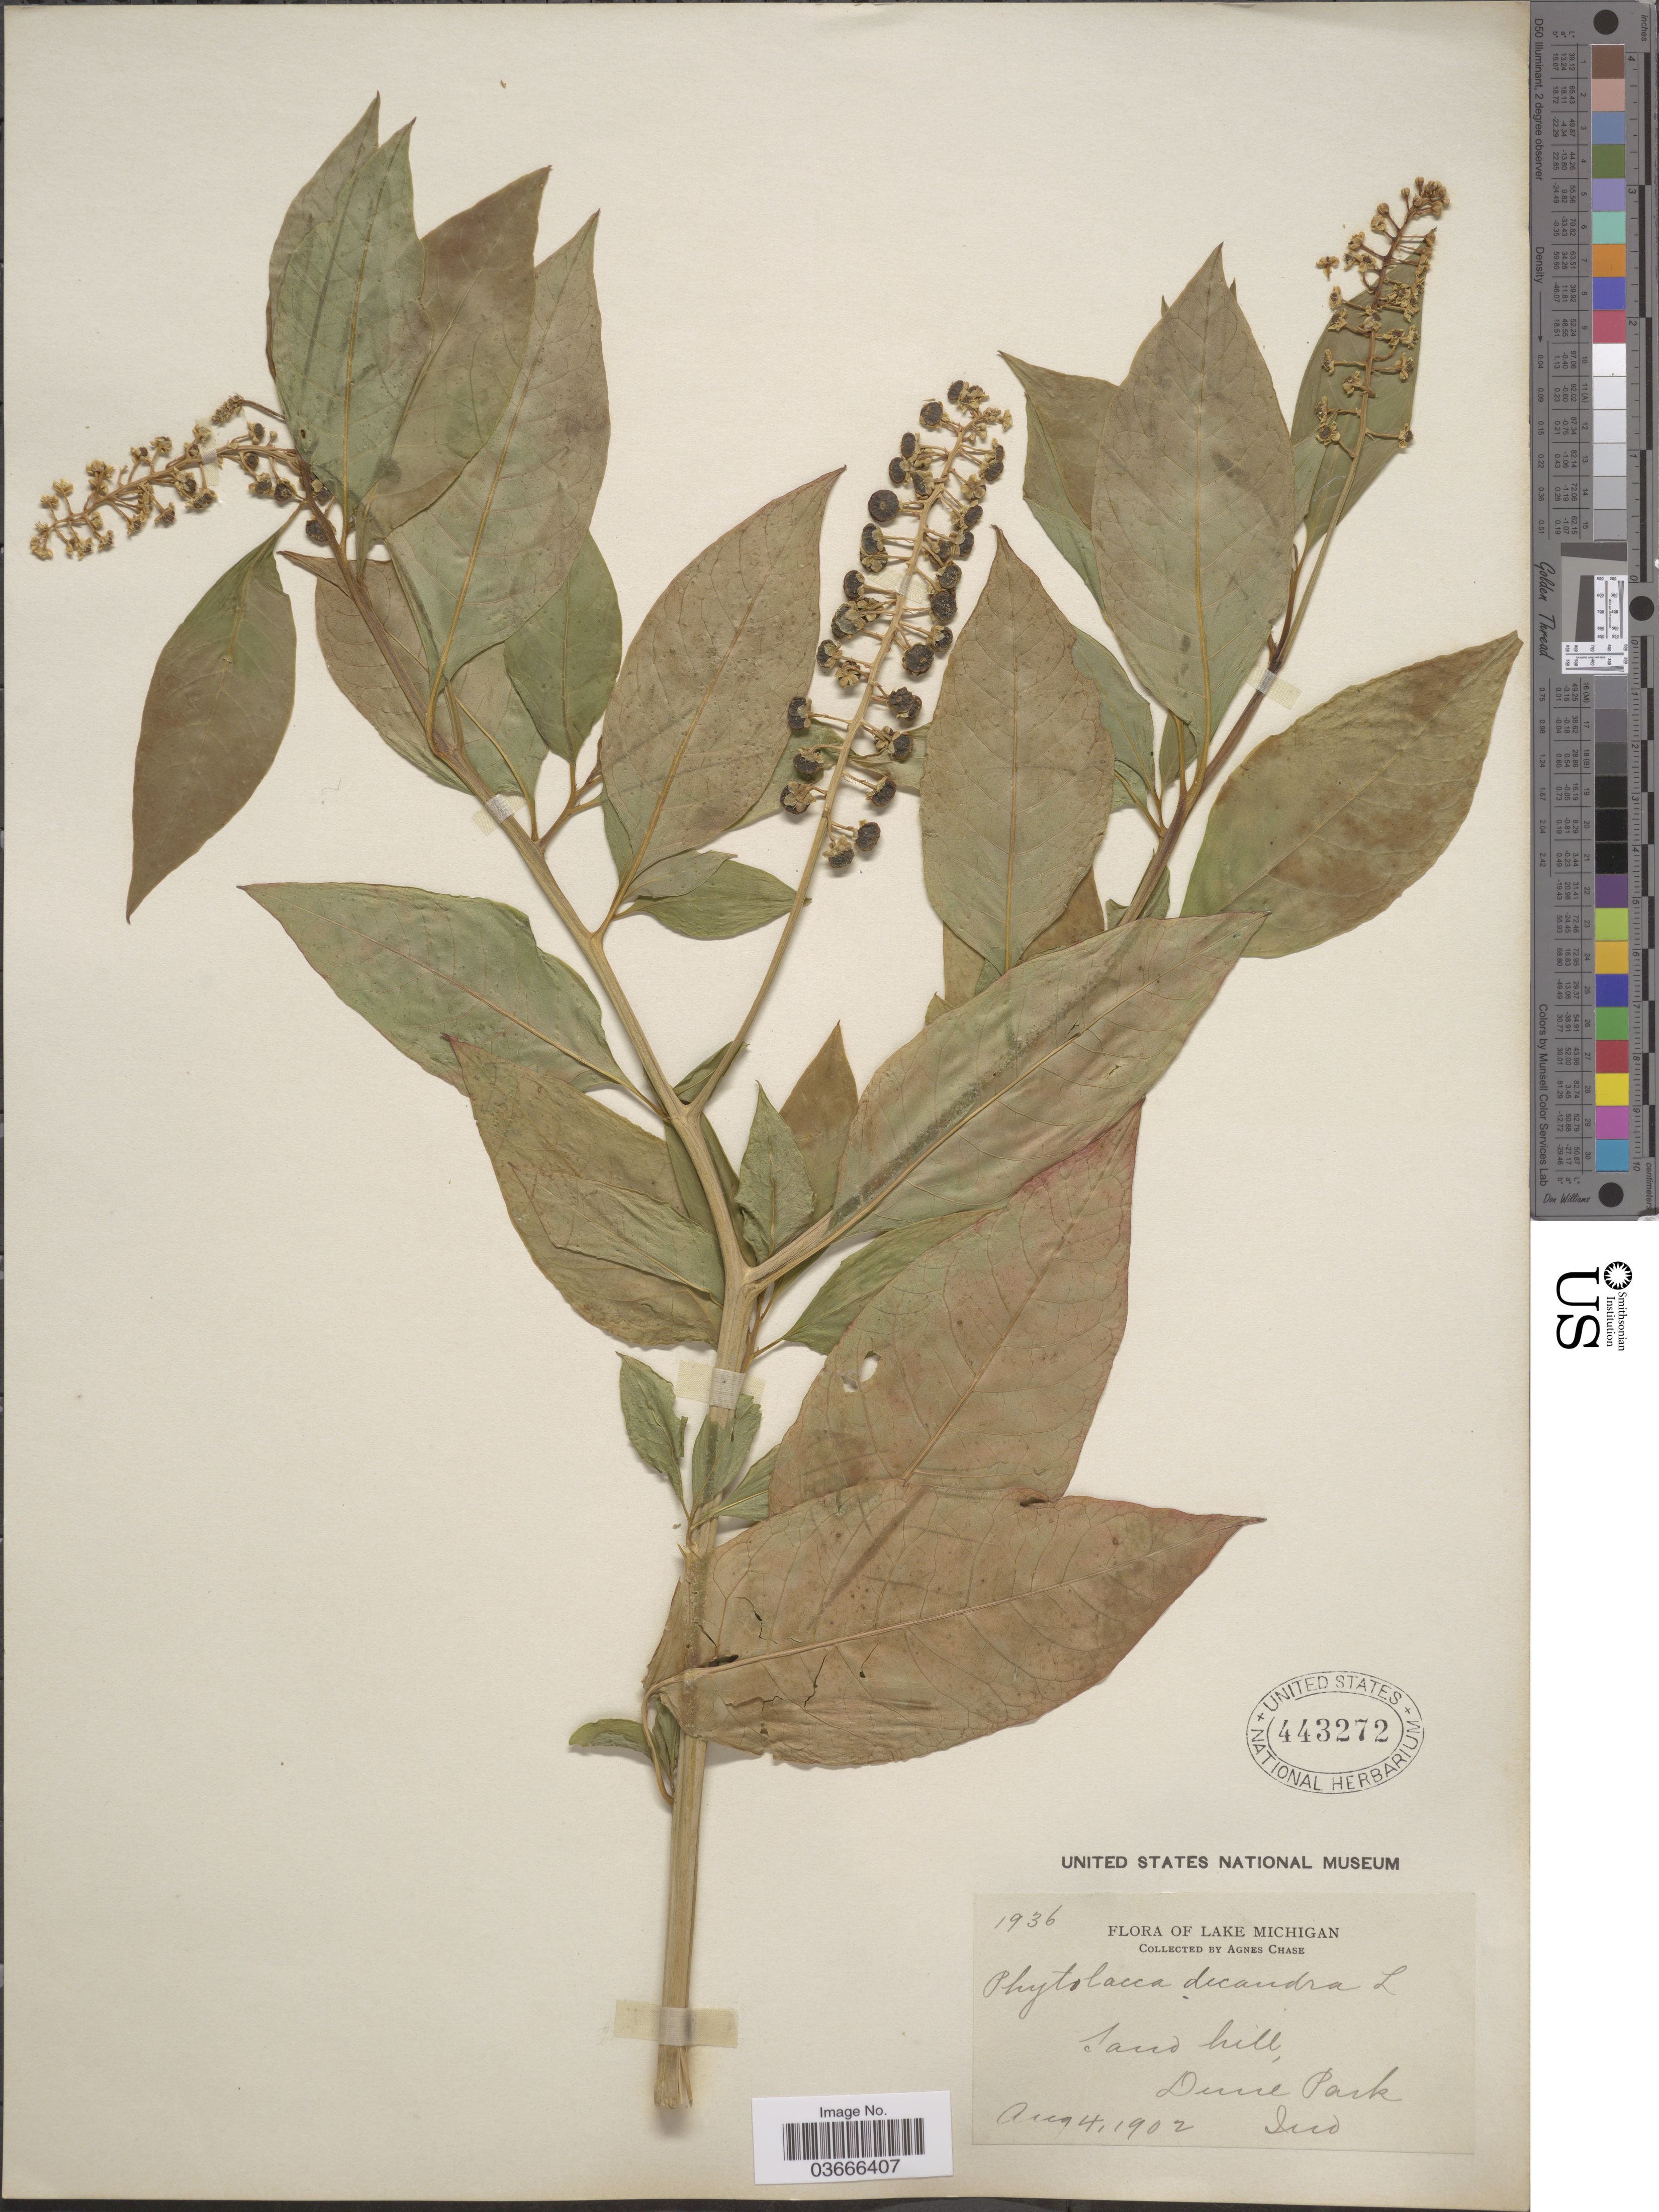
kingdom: Plantae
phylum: Tracheophyta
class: Magnoliopsida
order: Caryophyllales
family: Phytolaccaceae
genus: Phytolacca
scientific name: Phytolacca americana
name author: L.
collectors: A. Chase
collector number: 1936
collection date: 1902-08-04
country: United States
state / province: Indiana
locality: Lake Michigan. Sand hill, Dune Park.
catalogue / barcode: US 443272